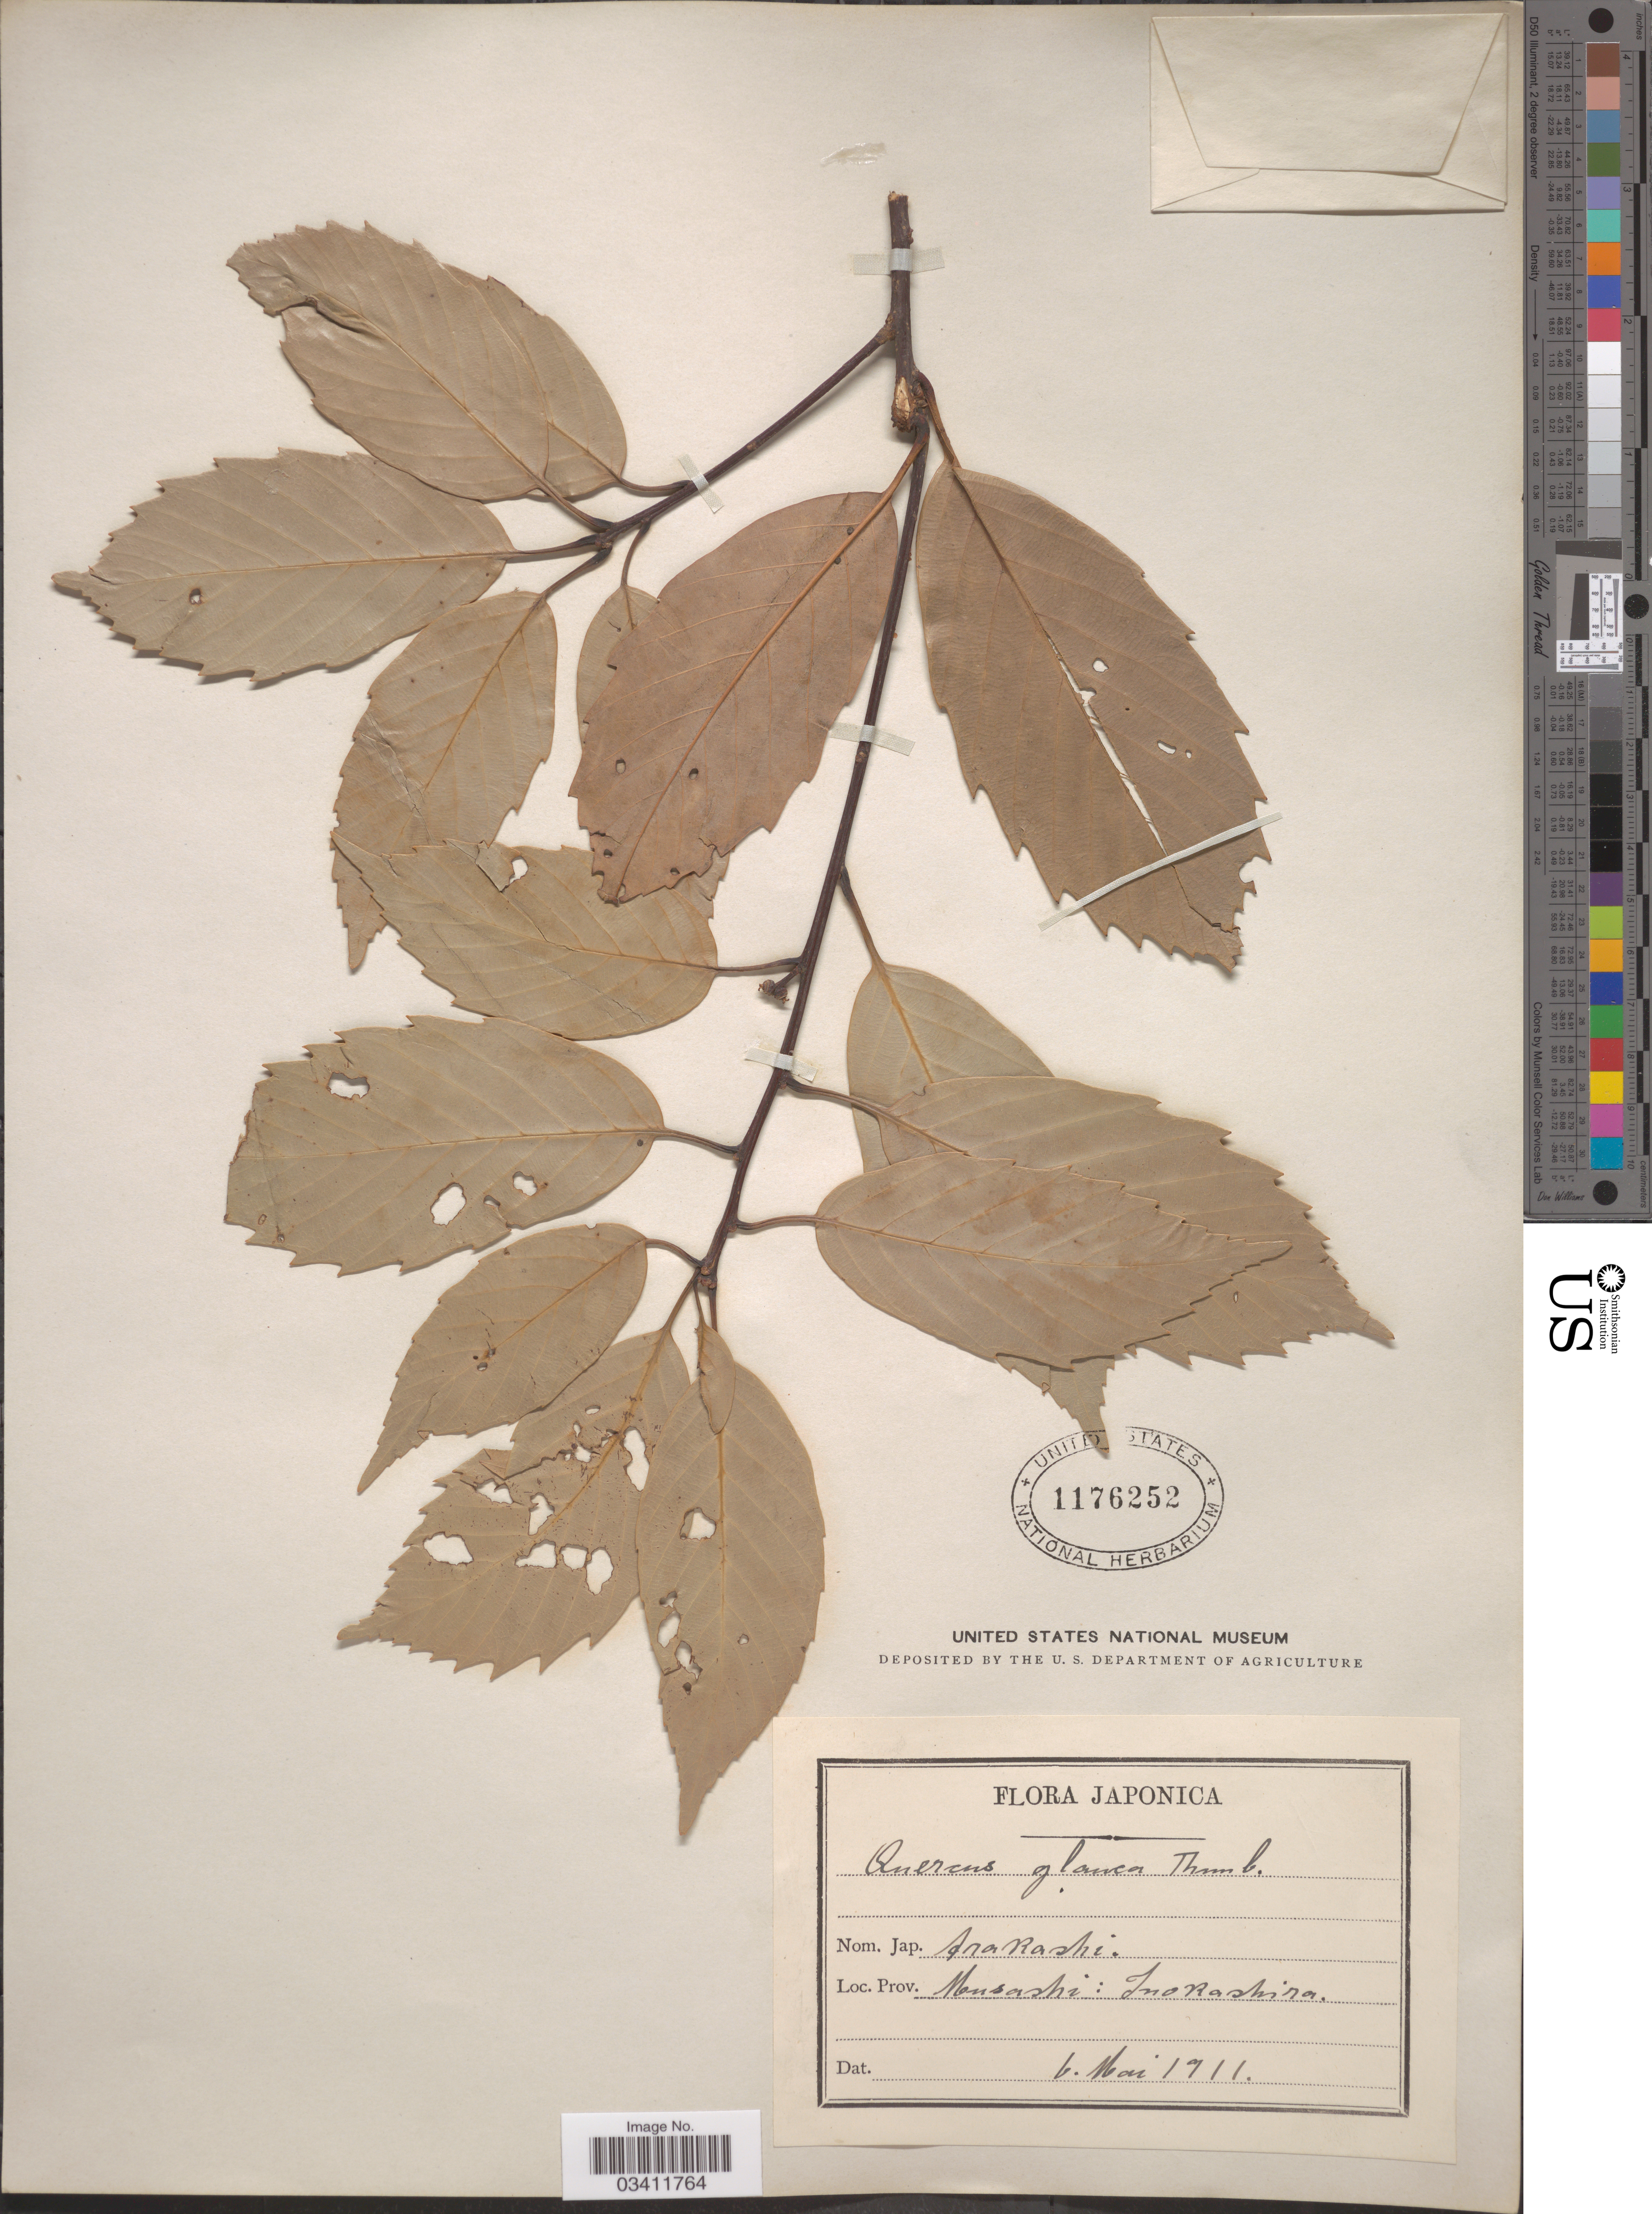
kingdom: Plantae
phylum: Tracheophyta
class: Magnoliopsida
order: Fagales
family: Fagaceae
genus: Quercus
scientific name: Quercus glauca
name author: Thunb.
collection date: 1911-05-06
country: Japan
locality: Musashi: Inokashira.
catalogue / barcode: US 1176252